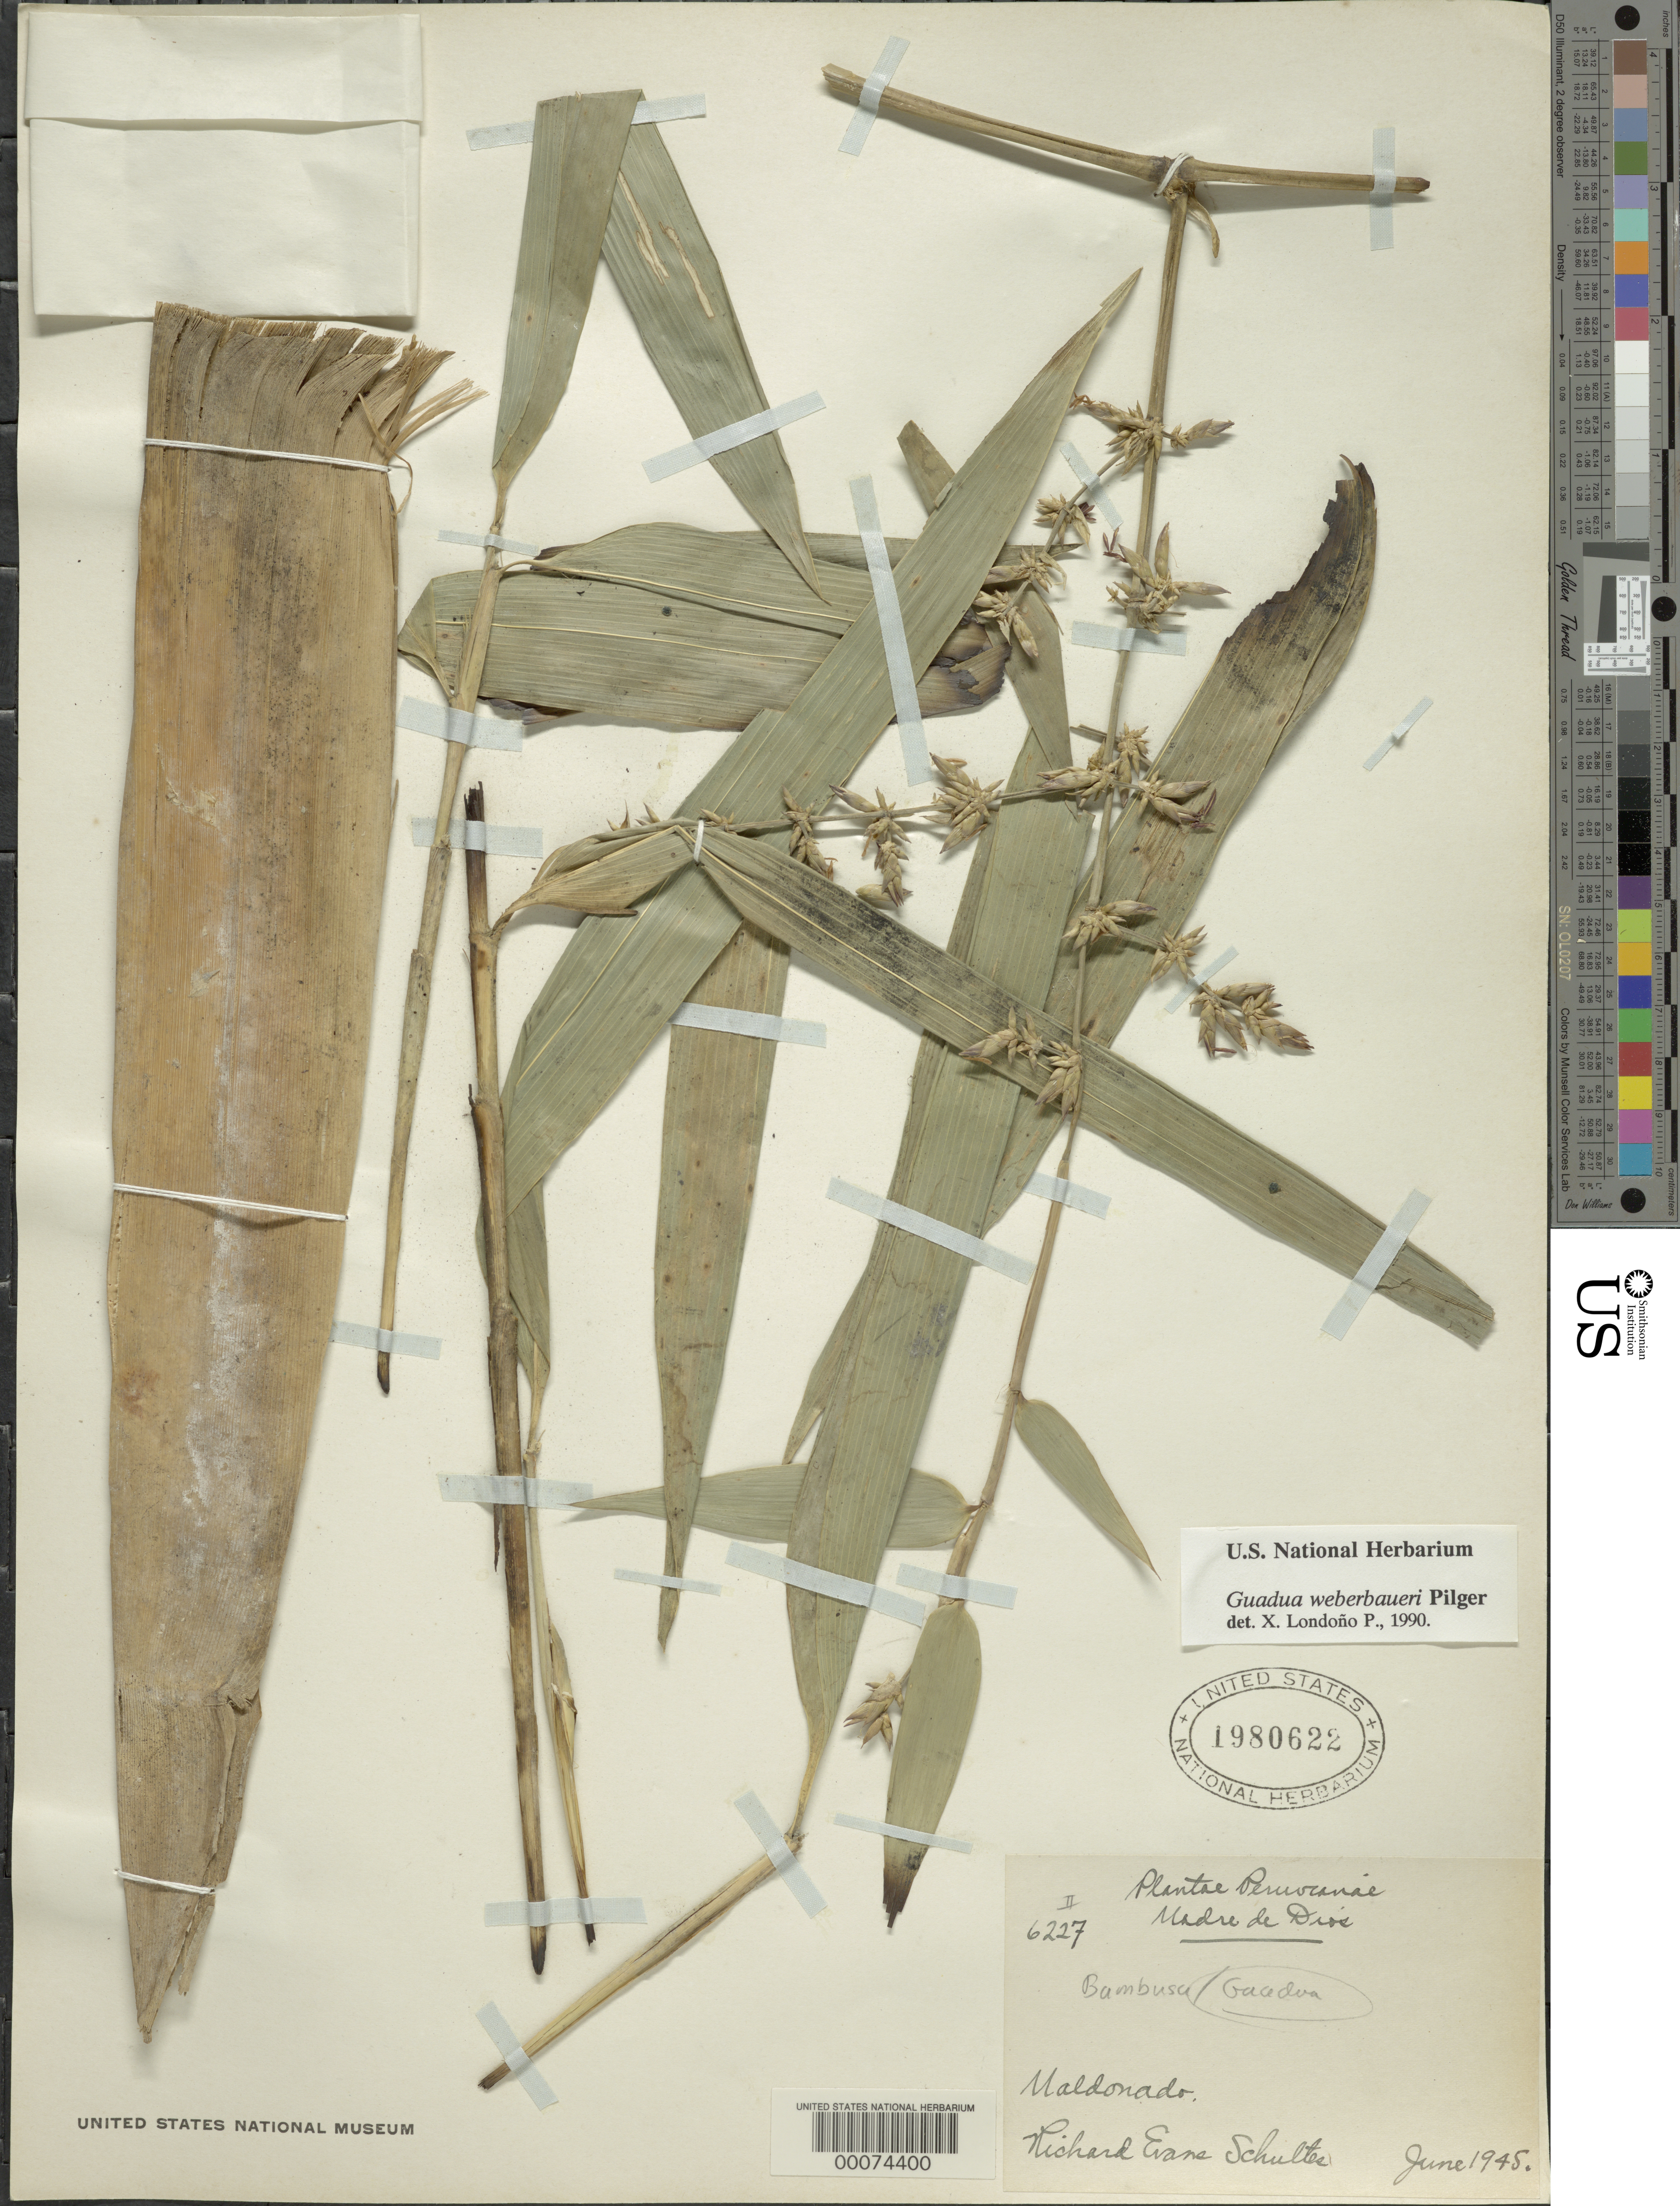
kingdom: Plantae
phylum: Tracheophyta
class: Liliopsida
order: Poales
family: Poaceae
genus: Guadua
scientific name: Guadua weberbaueri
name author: Pilg.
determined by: Londoño, X., (TULV), Jardin Botanico "Juan Maria Cespedes"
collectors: R. E. Schultes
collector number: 6227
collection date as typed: Jun 1945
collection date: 1945-06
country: Peru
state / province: Madre de Dios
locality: Maldonado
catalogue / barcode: US 1980622